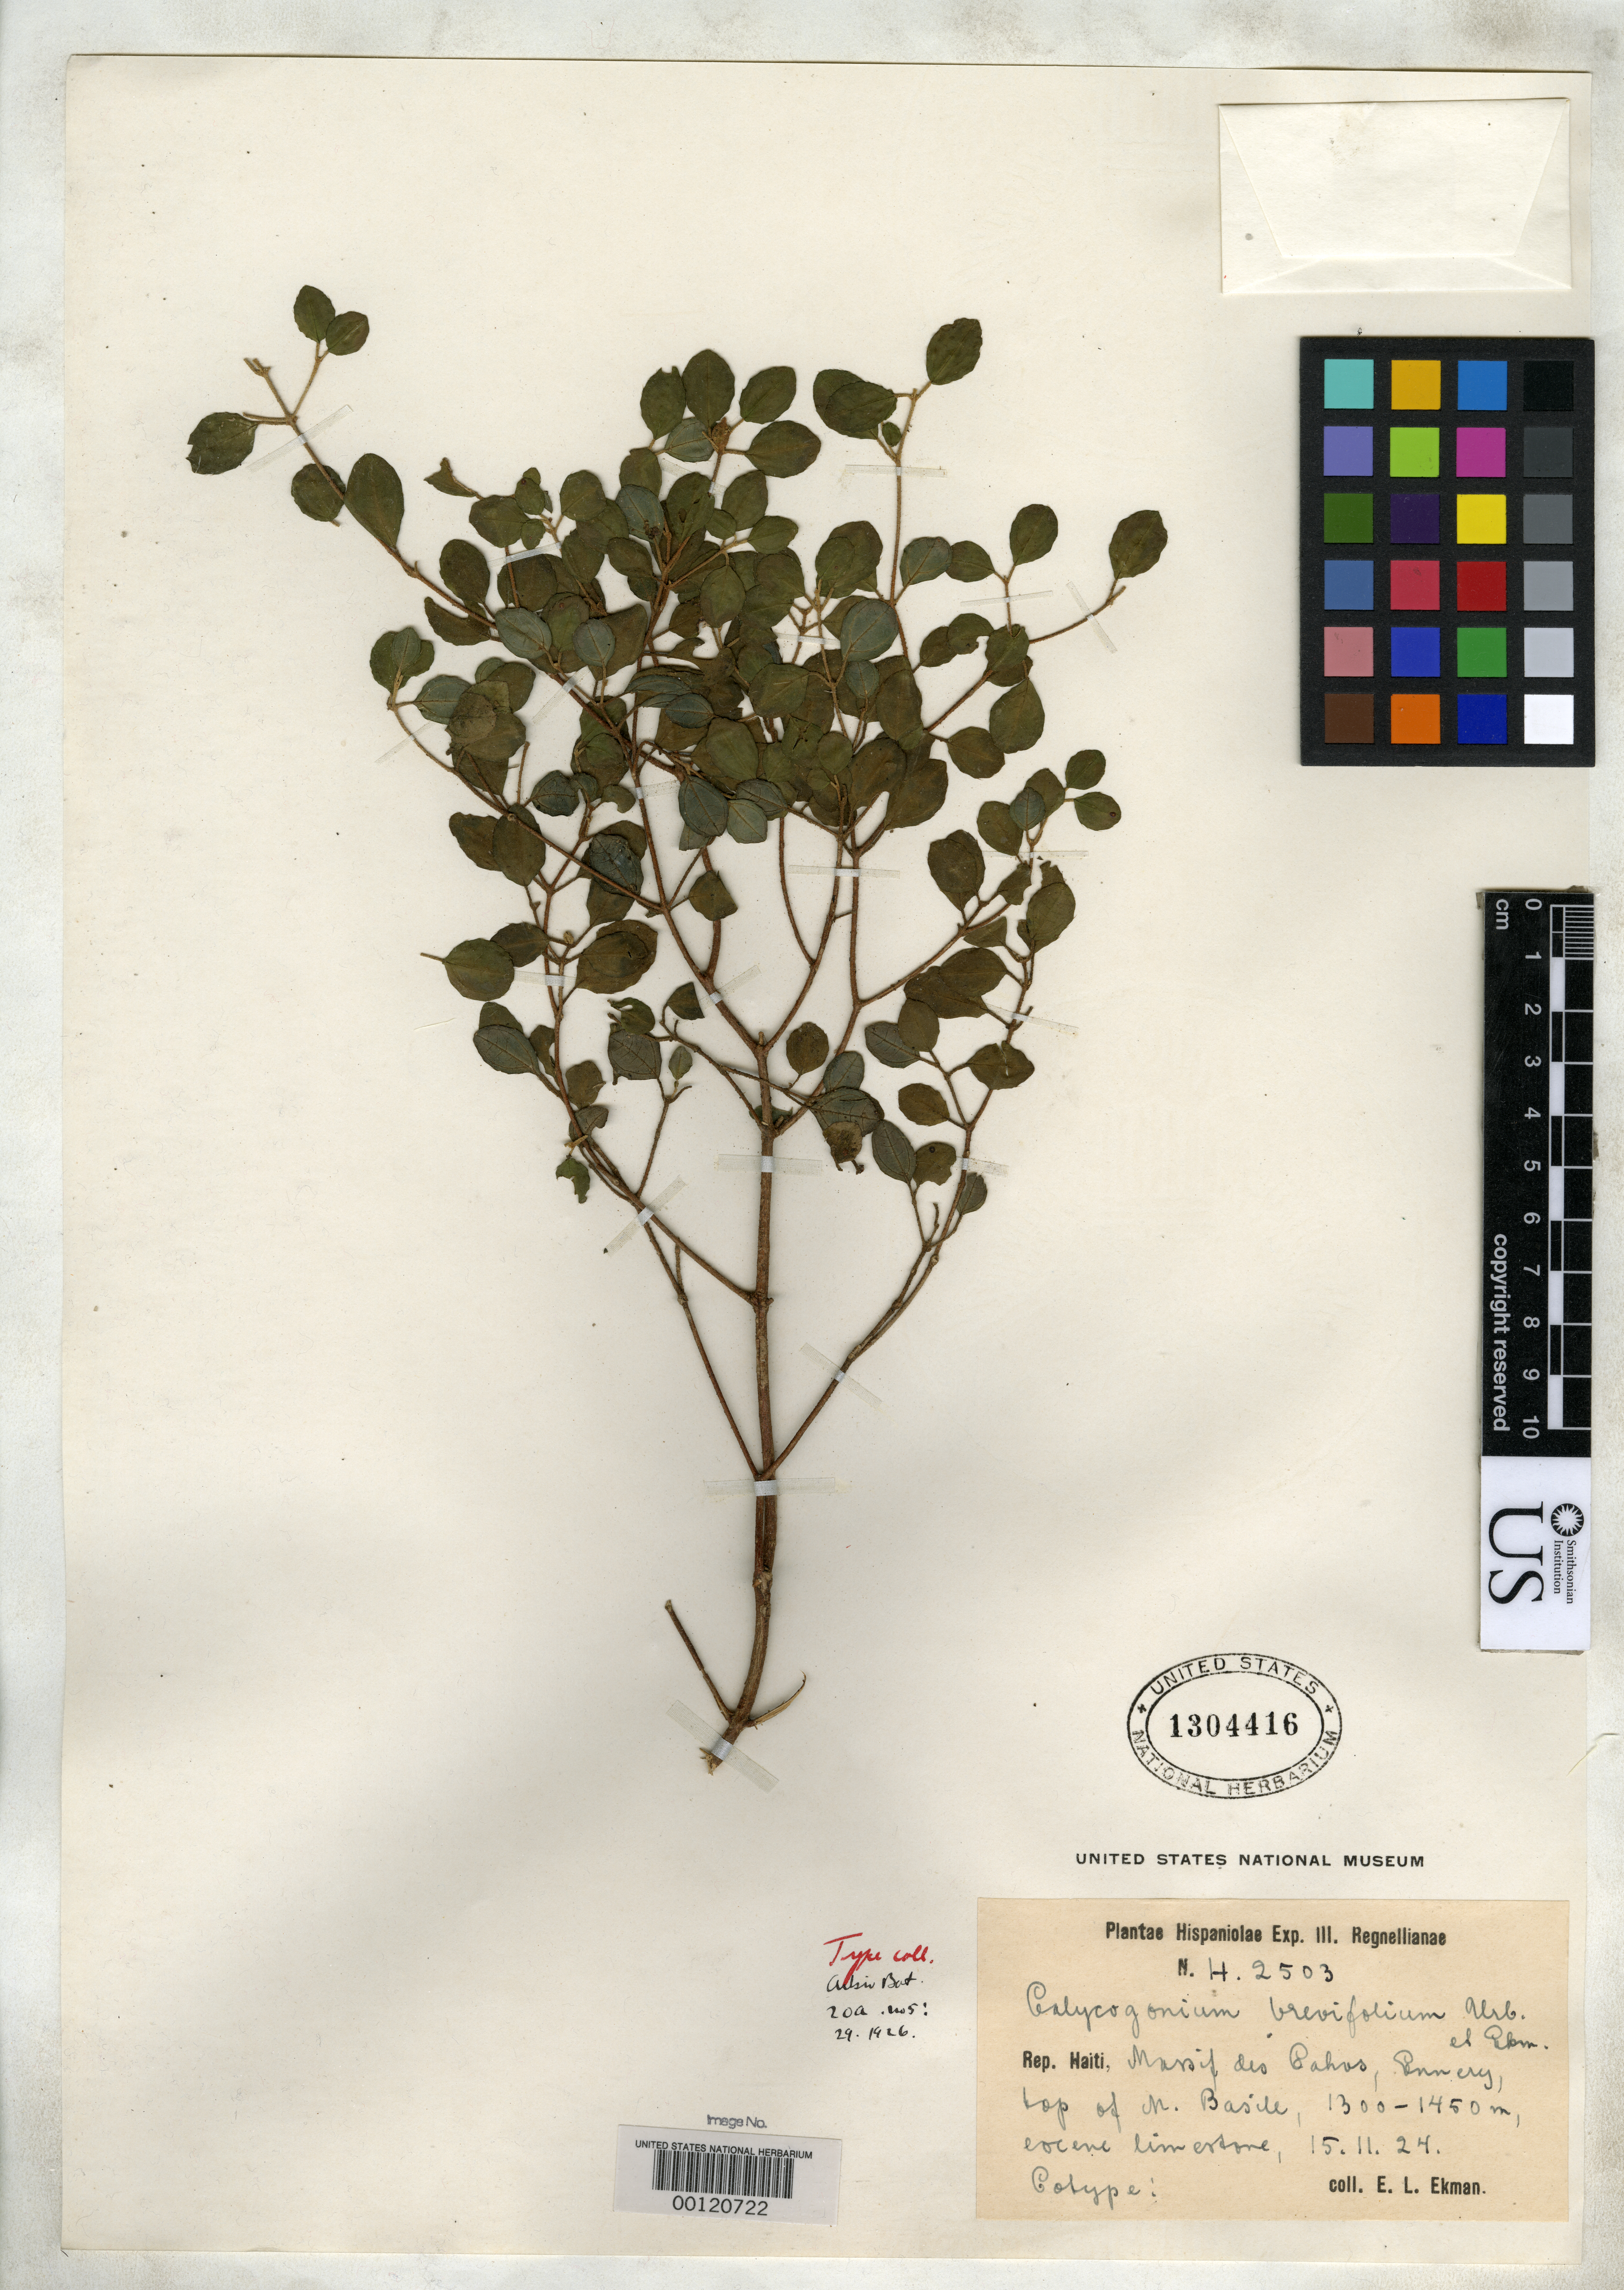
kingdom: Plantae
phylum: Tracheophyta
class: Magnoliopsida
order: Myrtales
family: Melastomataceae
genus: Calycogonium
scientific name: Calycogonium brevifolium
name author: Urb. & Ekman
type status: Isotype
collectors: E. L. Ekman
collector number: H 2503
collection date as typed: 15 Nov 1927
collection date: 1927-11-15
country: Haiti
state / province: Artibonite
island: Hispaniola Island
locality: Morne Basil.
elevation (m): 1300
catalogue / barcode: US 1304416